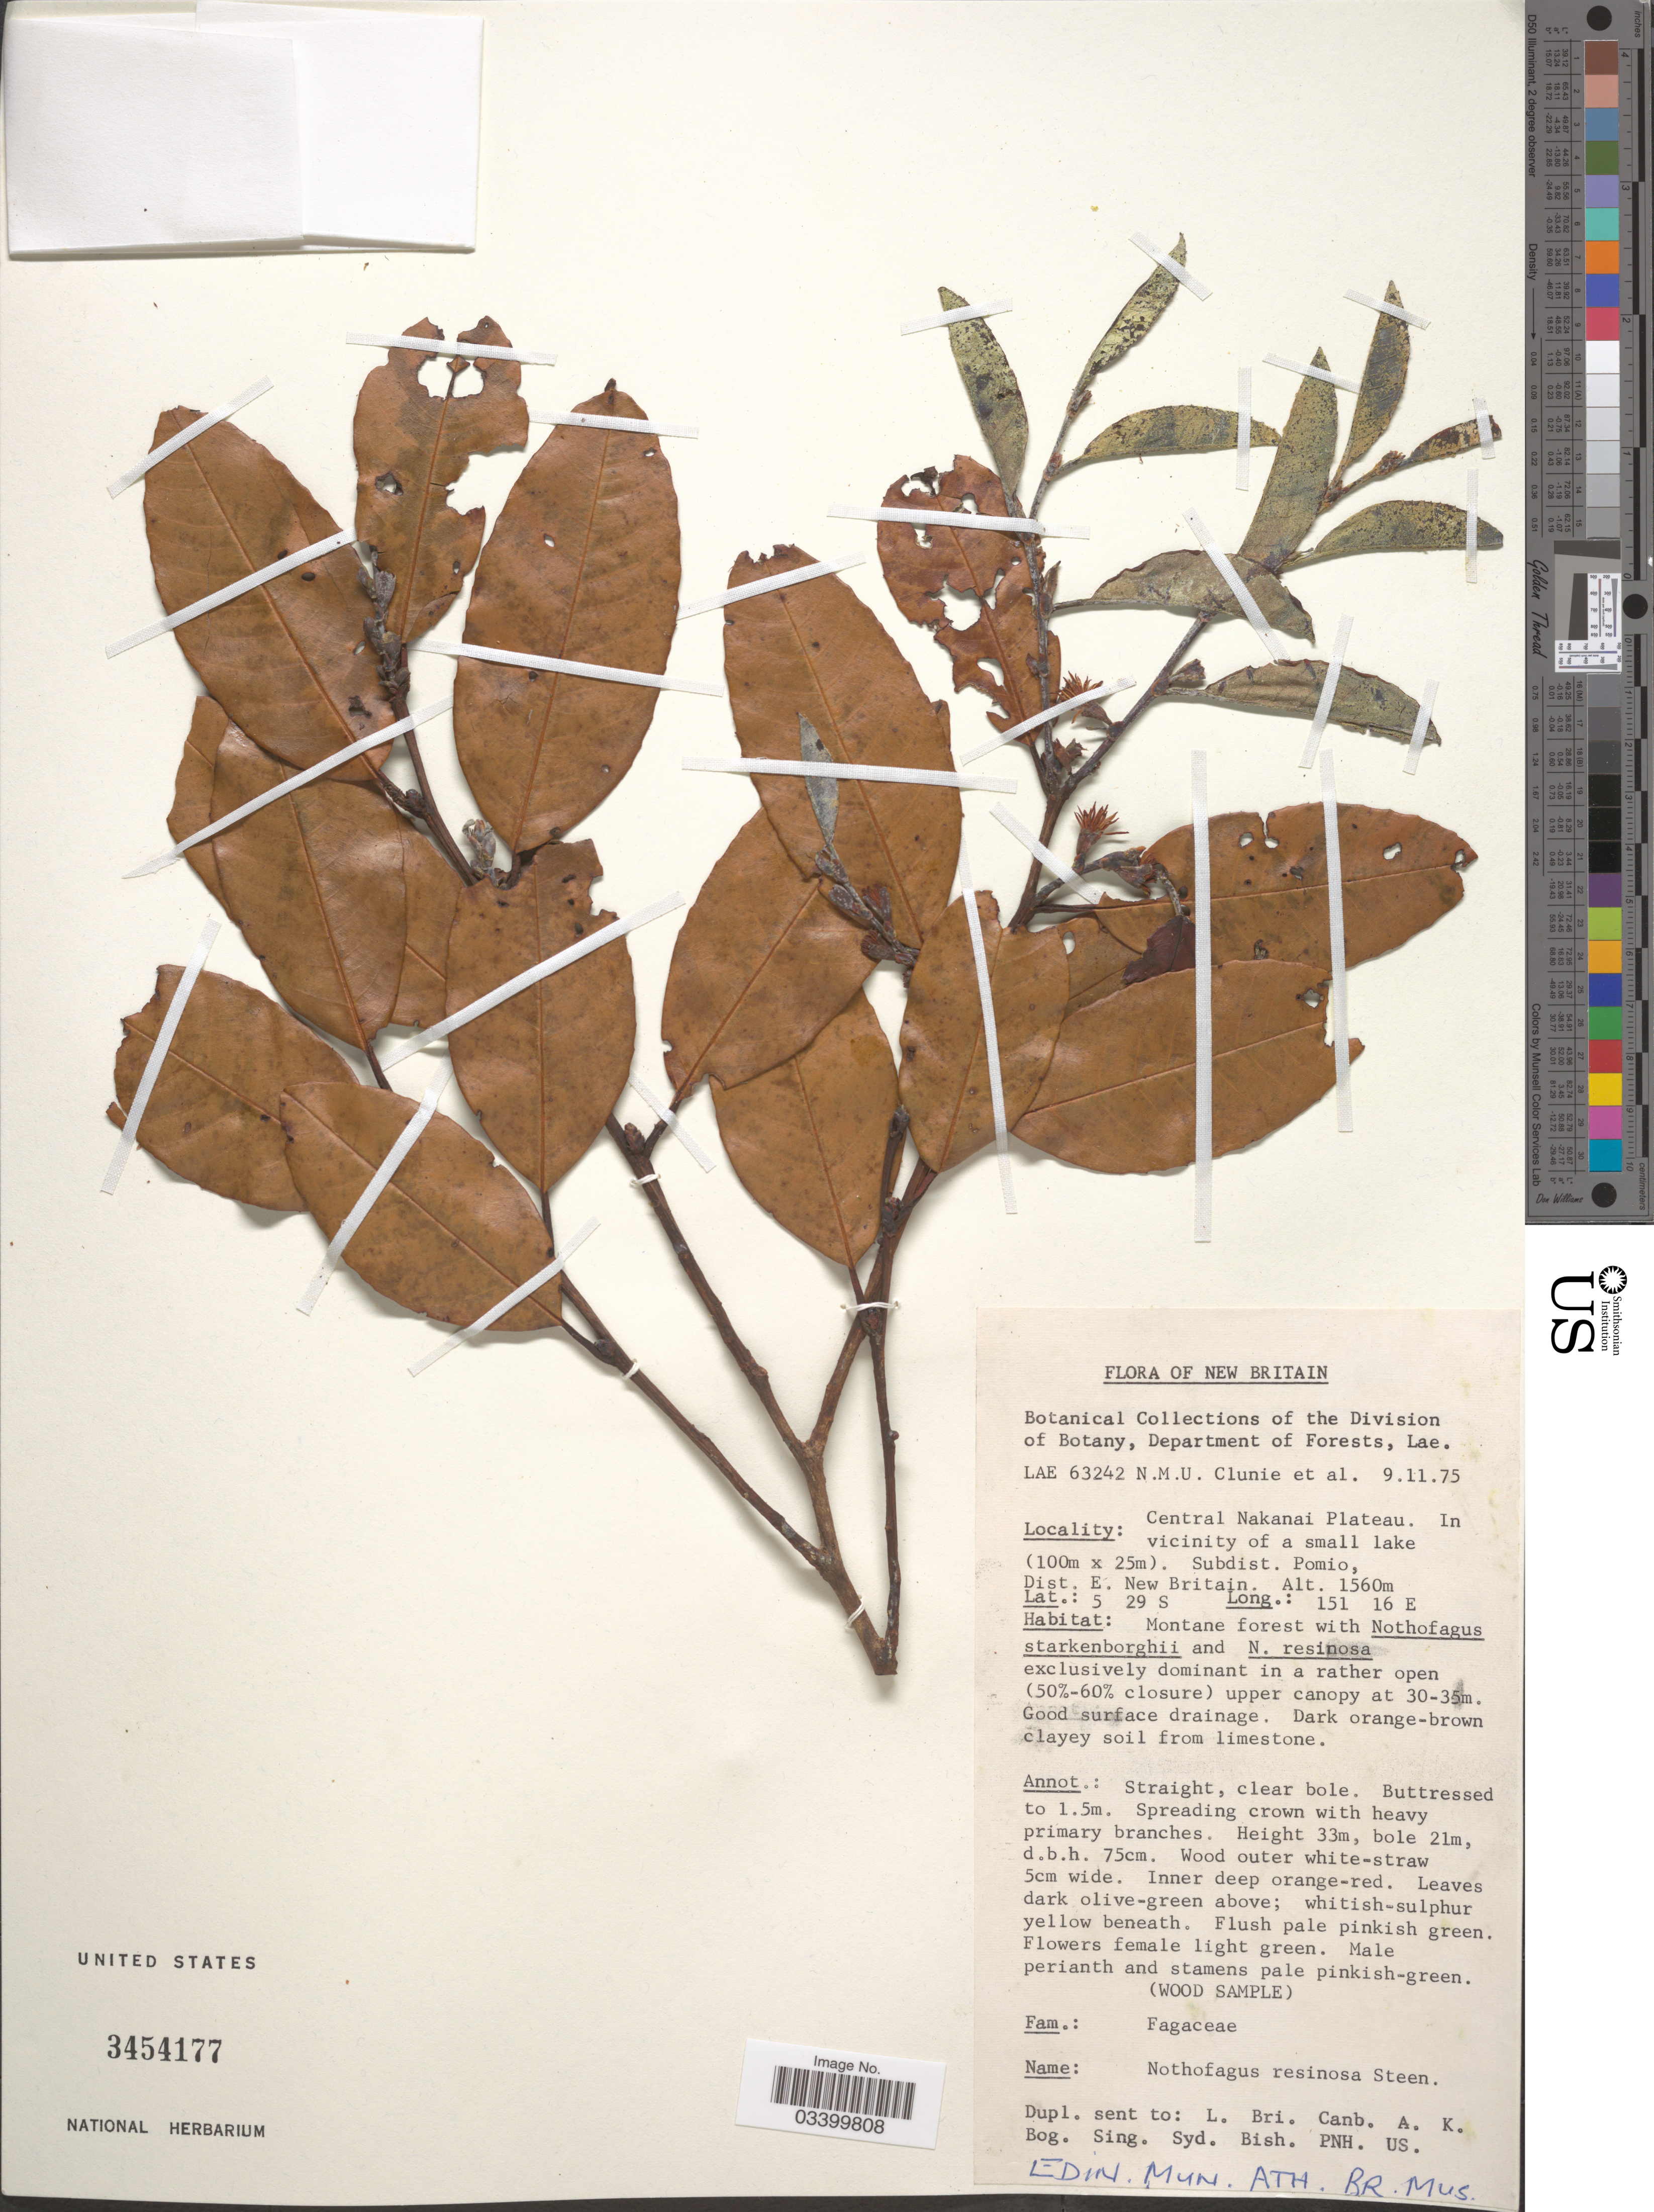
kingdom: Plantae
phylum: Tracheophyta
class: Magnoliopsida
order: Fagales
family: Nothofagaceae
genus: Nothofagus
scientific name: Nothofagus resinosa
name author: Steenis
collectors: N.M.U. Clunie & et al.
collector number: LAE 63242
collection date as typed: Transcribed d/m/y: 9/11/75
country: Papua New Guinea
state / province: East New Britain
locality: New Britain. Central Nakanai Plateau. In vicinity of small lake (100m [Foreign script] 25m). Subdist. Pomio, Dist. E. New Britain.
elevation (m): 1560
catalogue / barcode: US 3454177